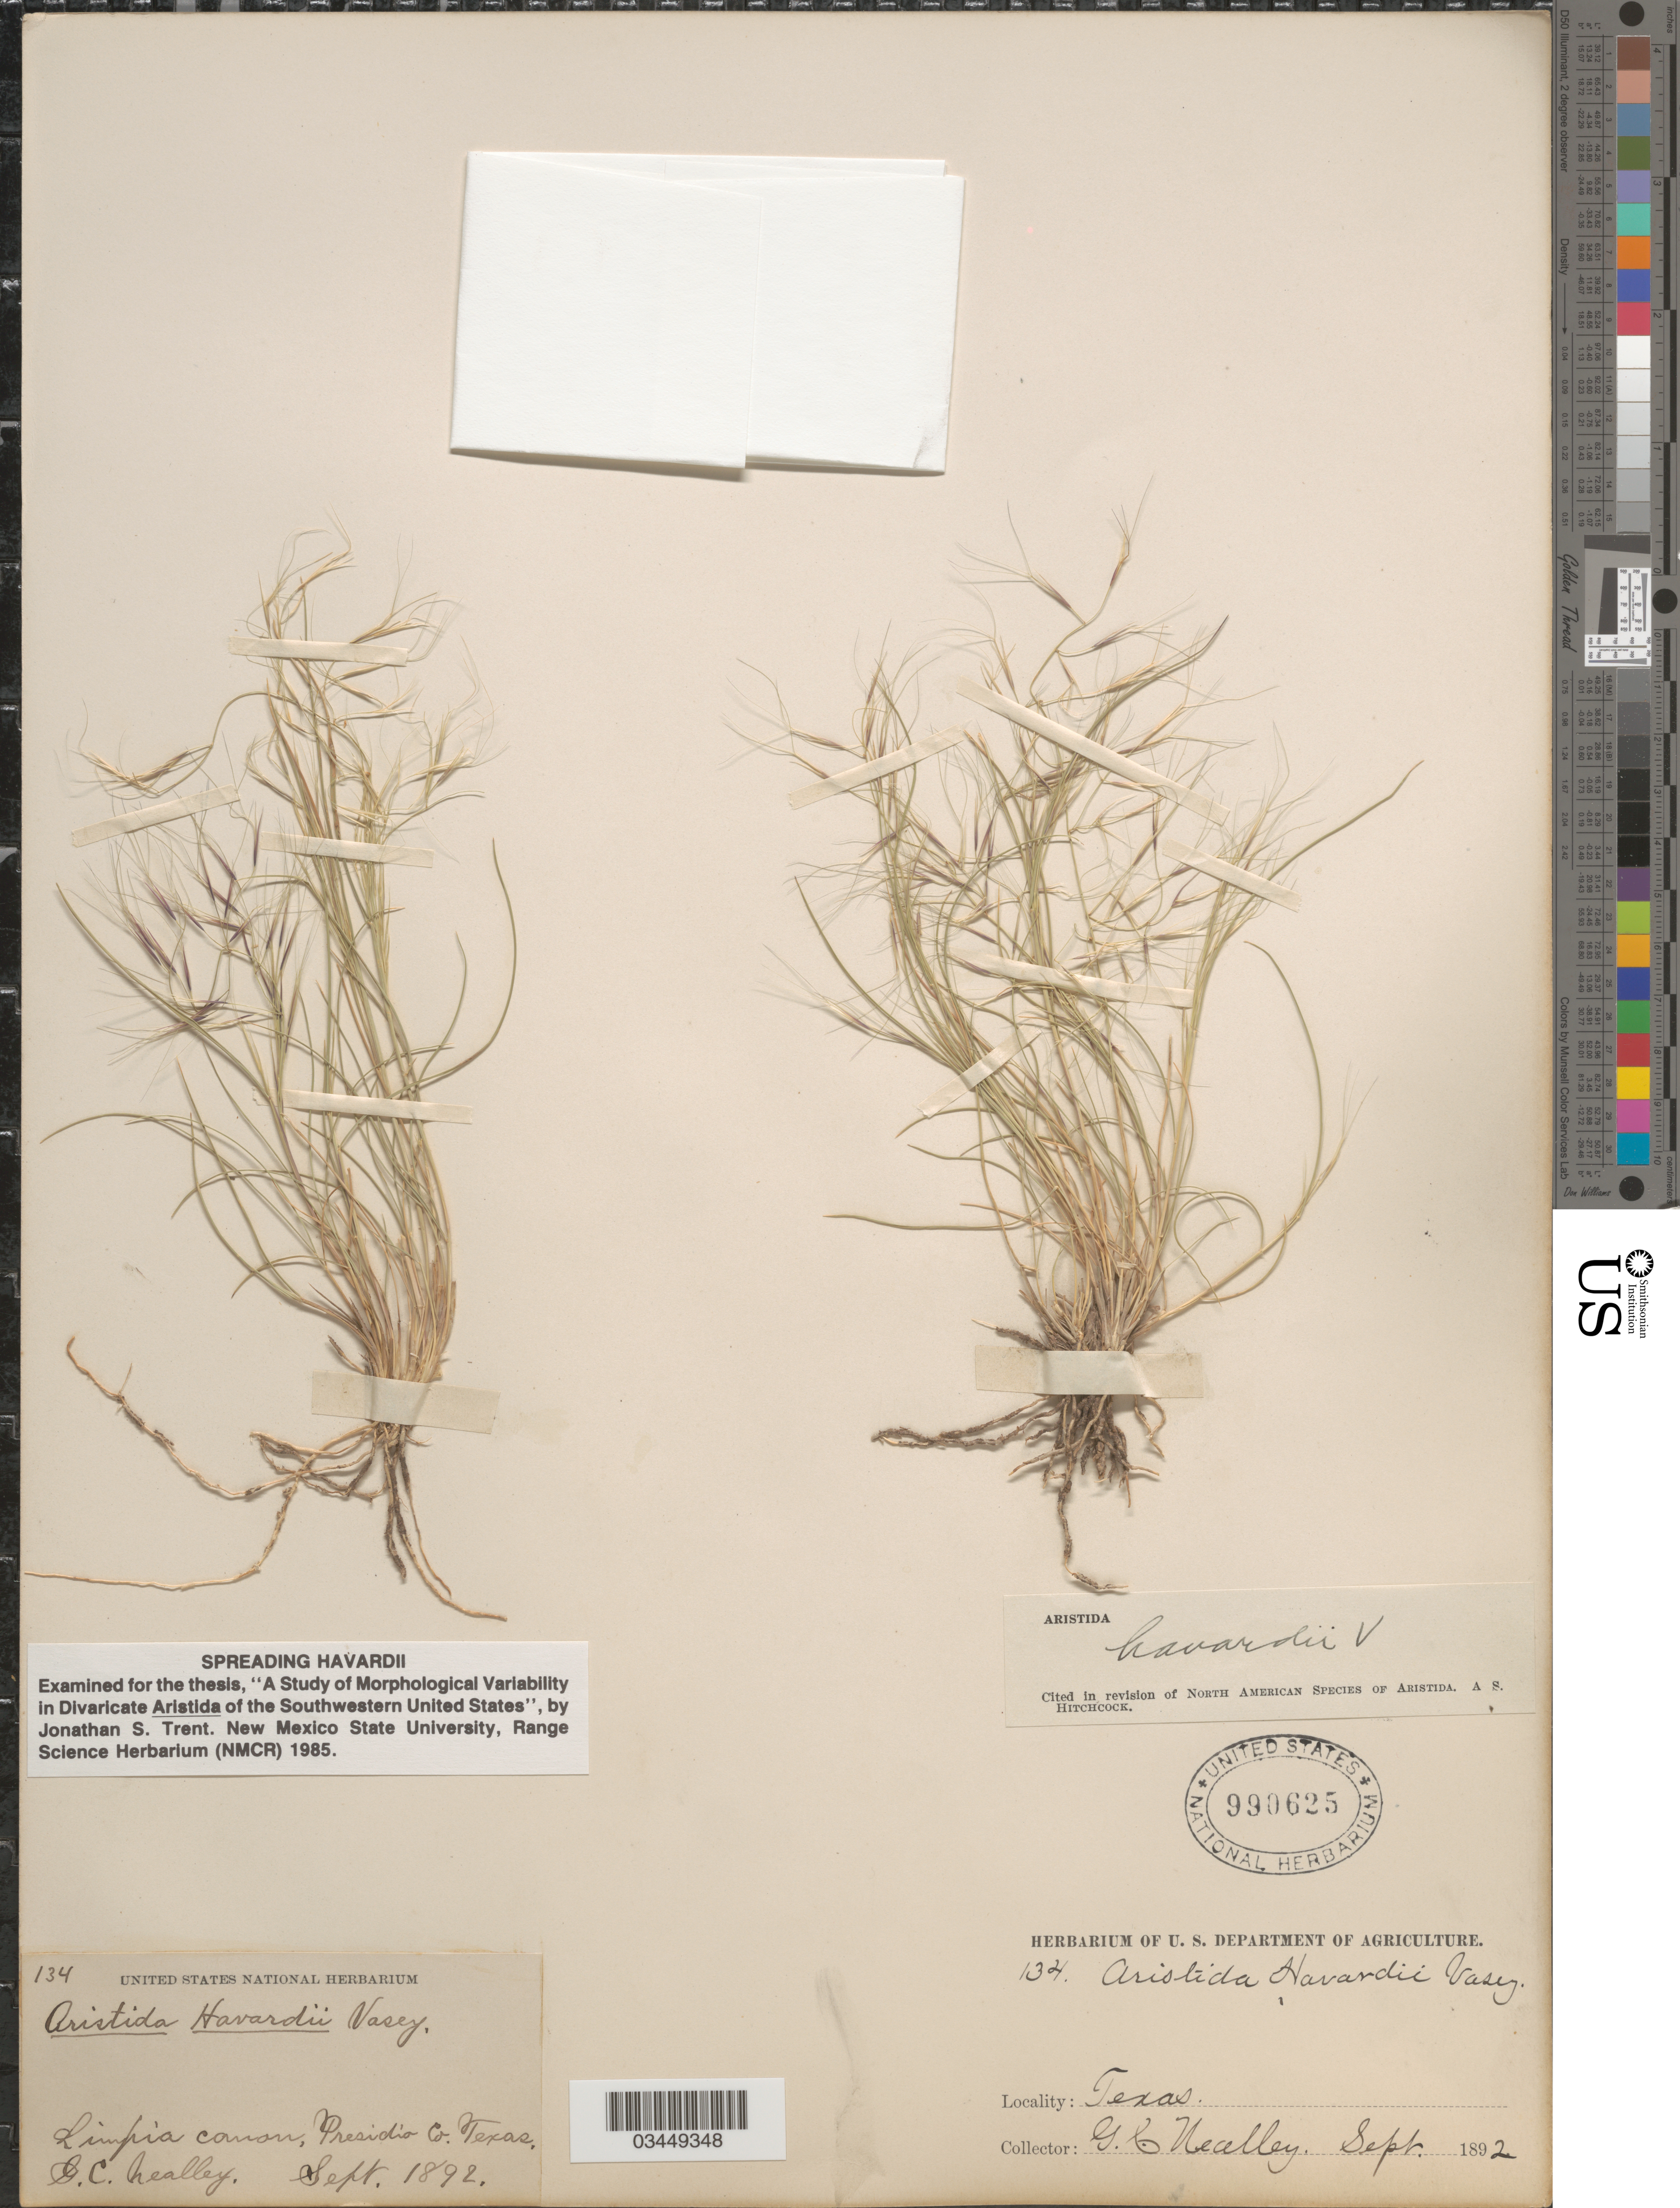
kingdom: Plantae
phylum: Tracheophyta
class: Liliopsida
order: Poales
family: Poaceae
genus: Aristida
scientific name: Aristida havardii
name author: Vasey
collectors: G. C. Nealley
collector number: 134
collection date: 1892-09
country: United States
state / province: Texas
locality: Limpia canon, Presidio Co.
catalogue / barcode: US 990625